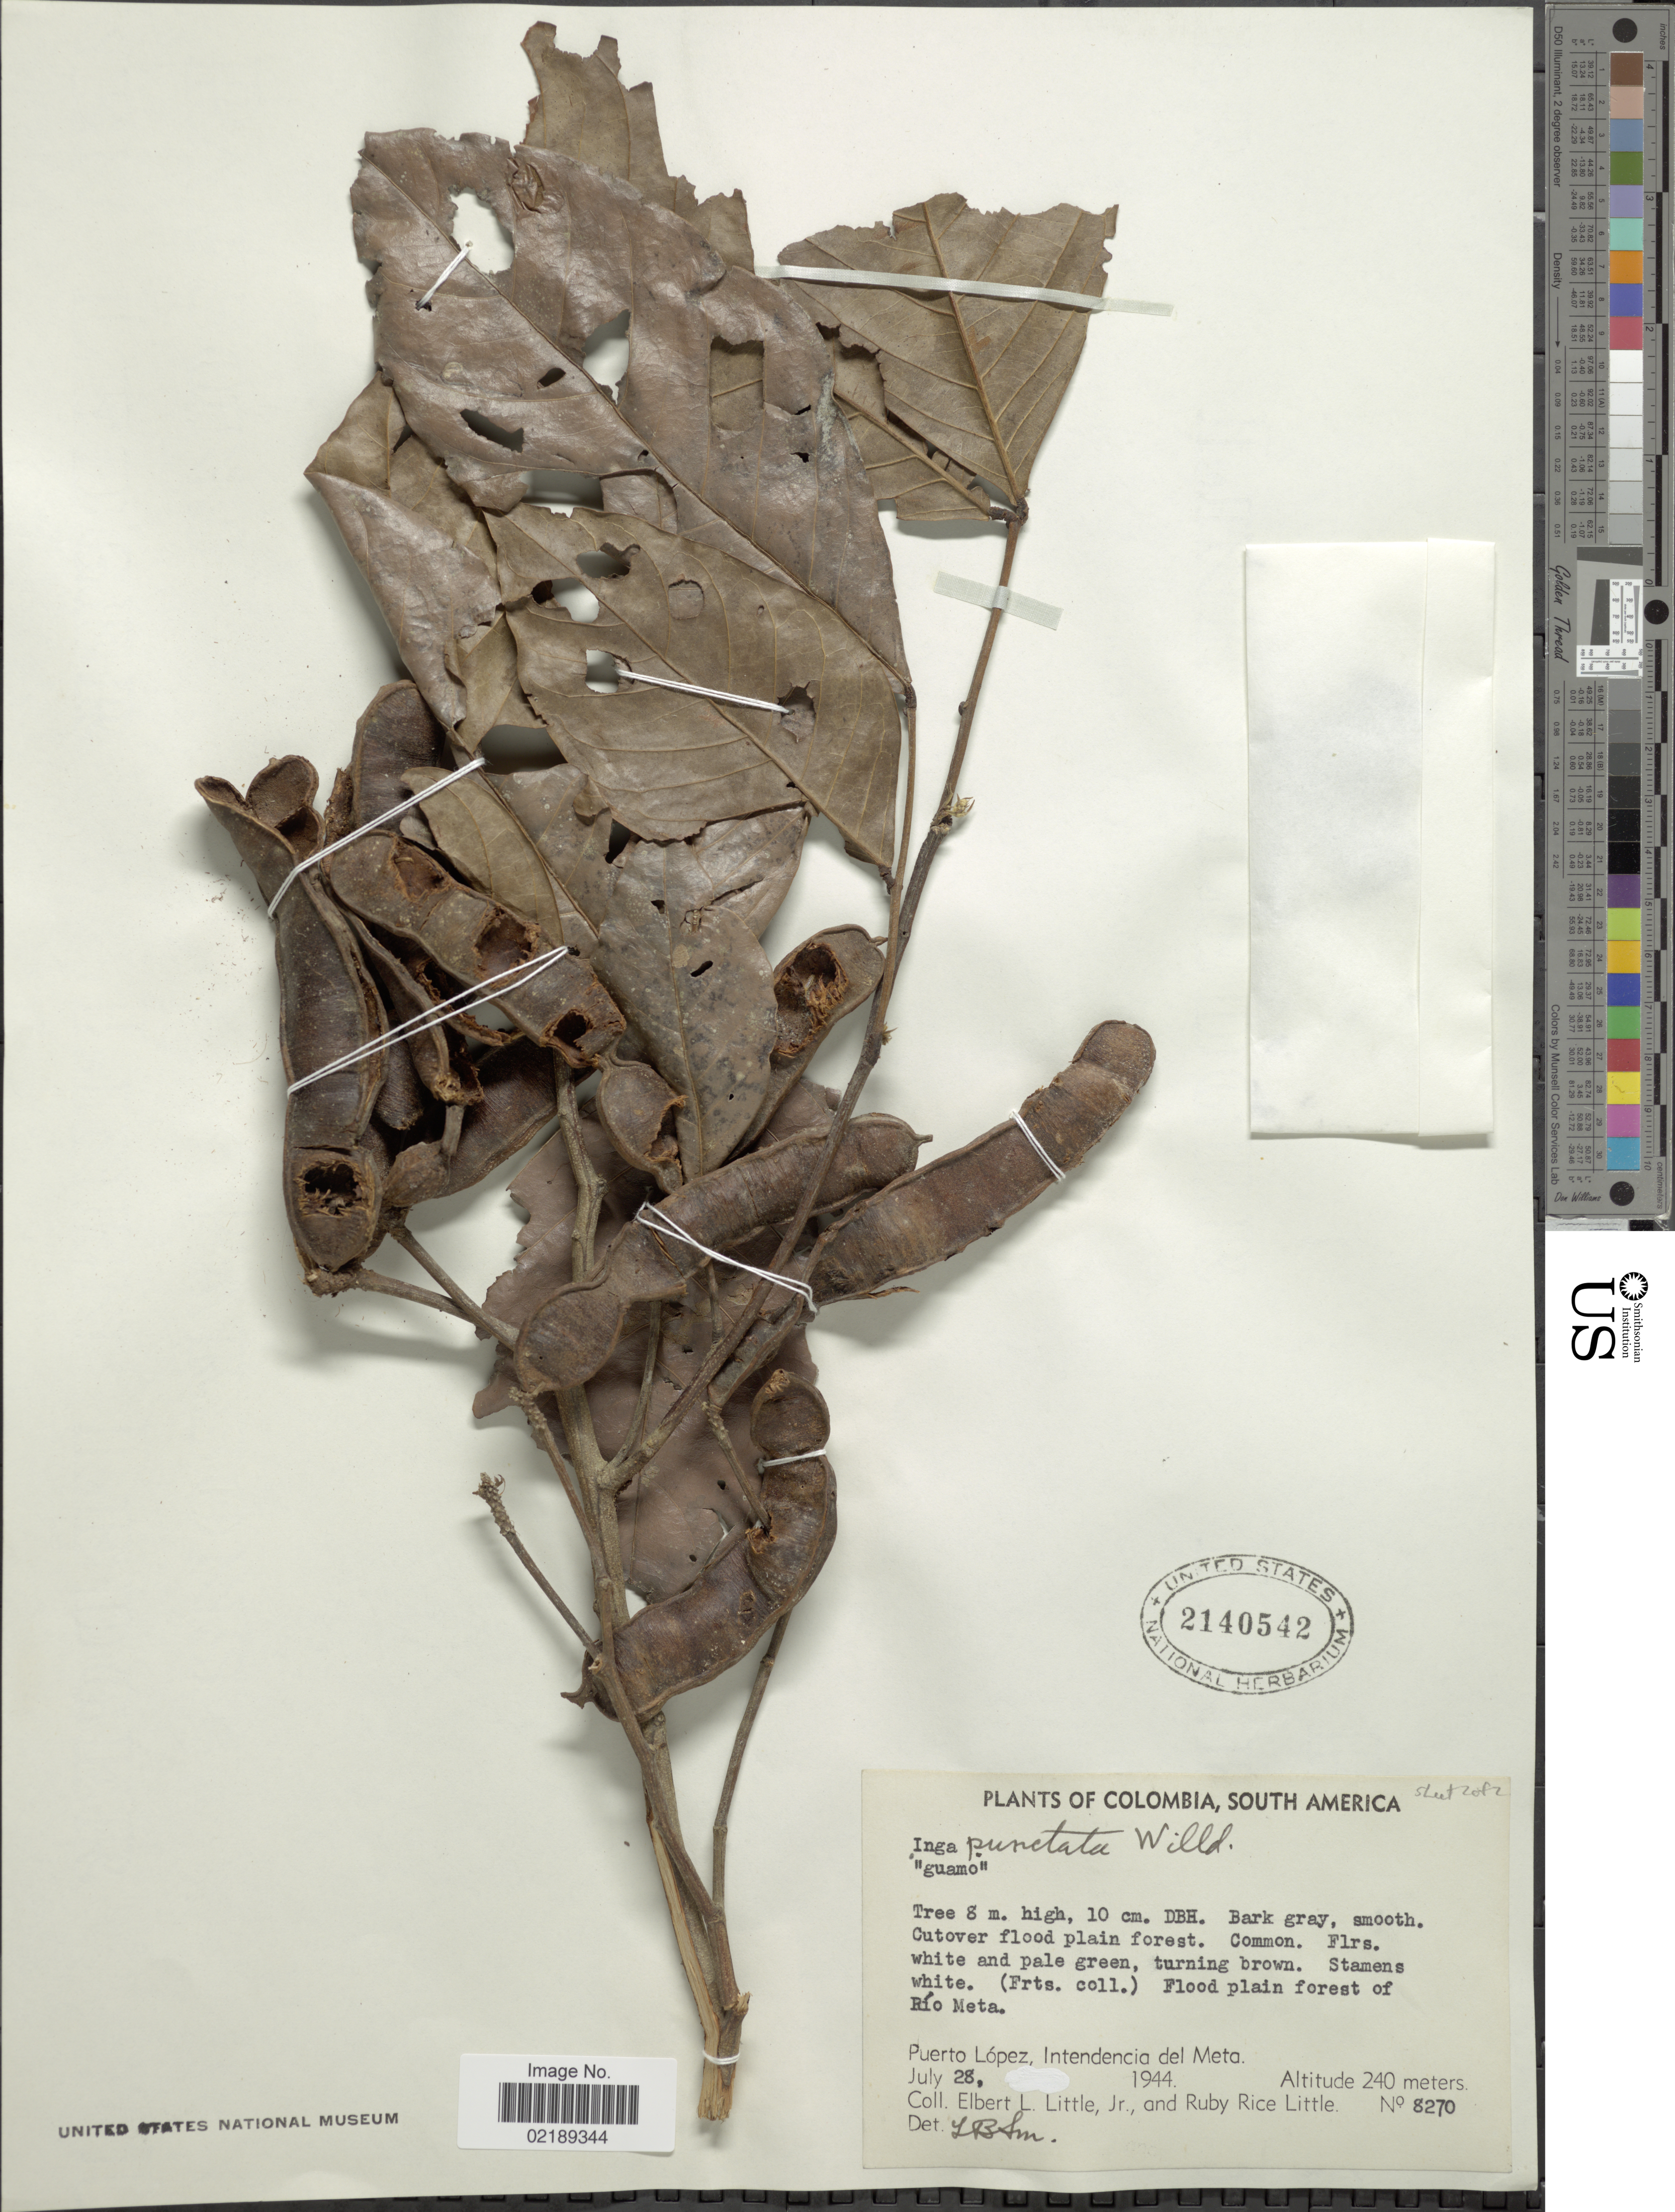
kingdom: Plantae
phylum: Tracheophyta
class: Magnoliopsida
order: Fabales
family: Fabaceae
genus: Inga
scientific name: Inga punctata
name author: Willd.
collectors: E. L. Little & R. R. Little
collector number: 8270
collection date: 1944-07-28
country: Colombia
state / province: Meta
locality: Flood plain forest of Rio Meta, Puerto Lopez, Intendencia del Meta.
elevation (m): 240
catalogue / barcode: US 2140542